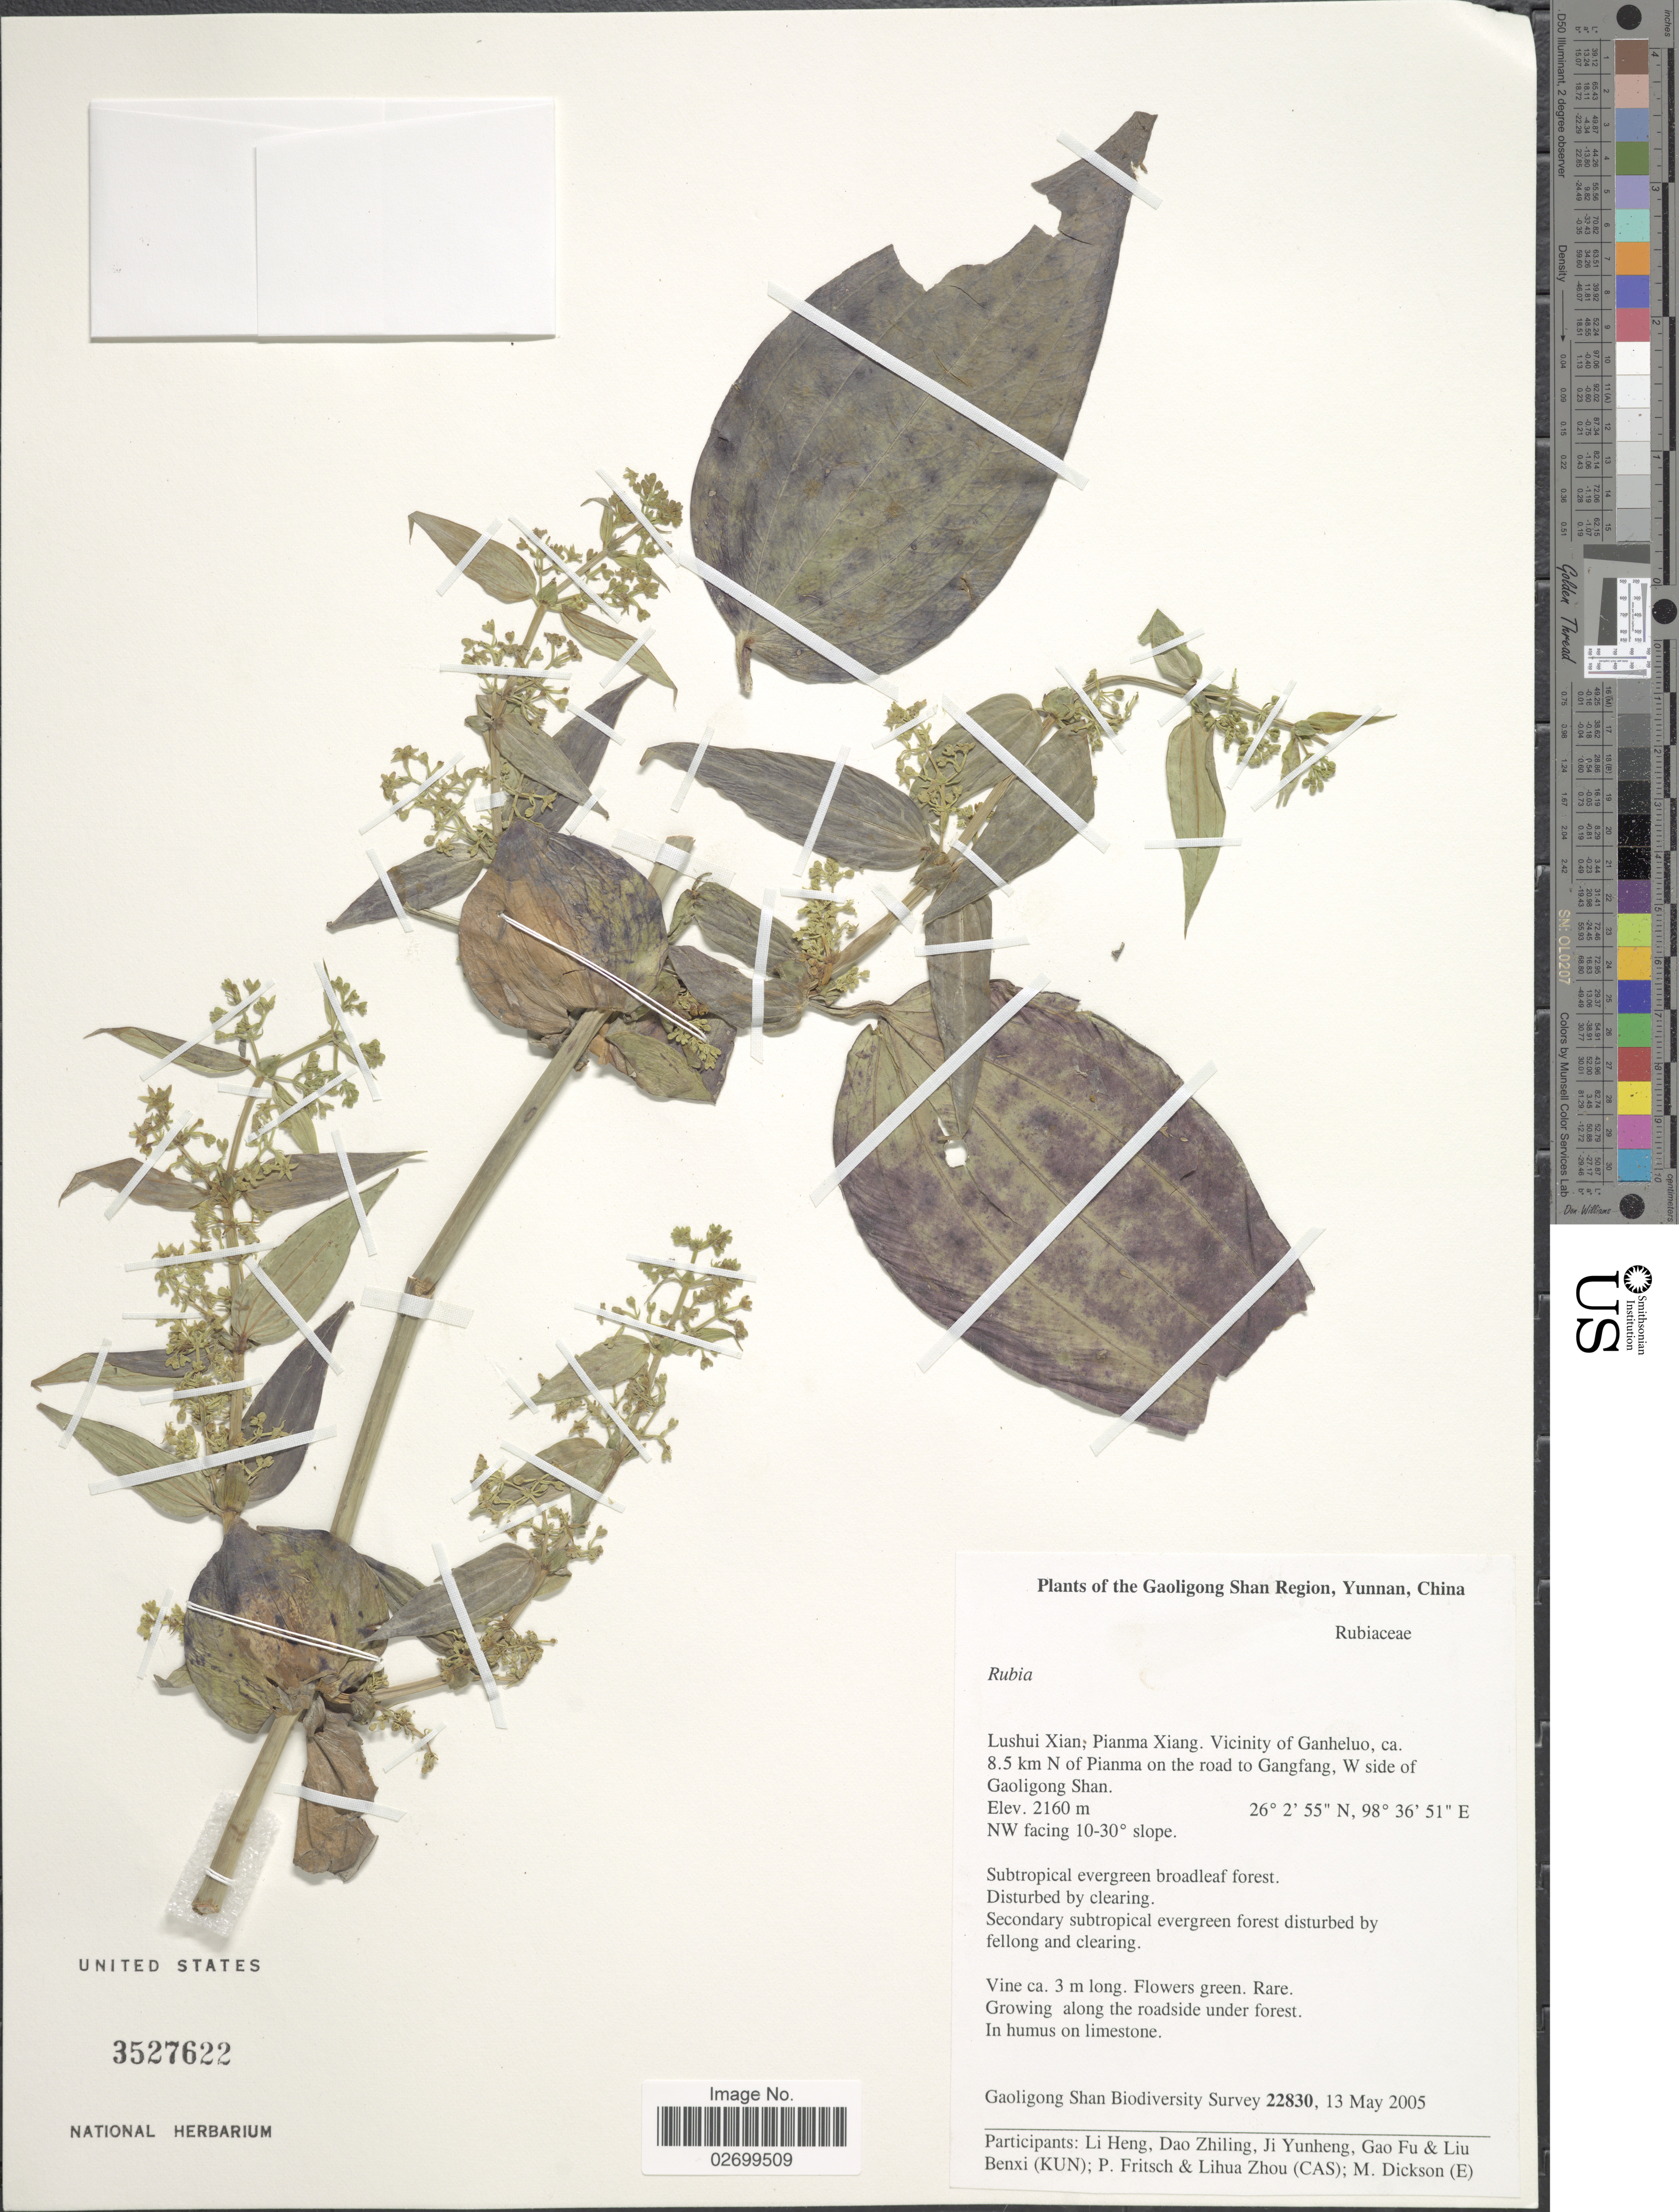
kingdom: Plantae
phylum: Tracheophyta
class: Magnoliopsida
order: Gentianales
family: Rubiaceae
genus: Rubia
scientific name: Rubia sp.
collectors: Gaoligong Shan Biodiversity Survey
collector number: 22830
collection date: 2005-05-13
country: China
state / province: Yunnan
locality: The Gaoligong Shan Region, Lushui Xian; Pianma Xiang, Vicinity of Ganheluo, ca. 8.5 km N of Pianma on the road to Gangfang, W side of Gaoligong Shan, NW facing 10-30° slope.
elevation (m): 2160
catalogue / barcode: US 3527622